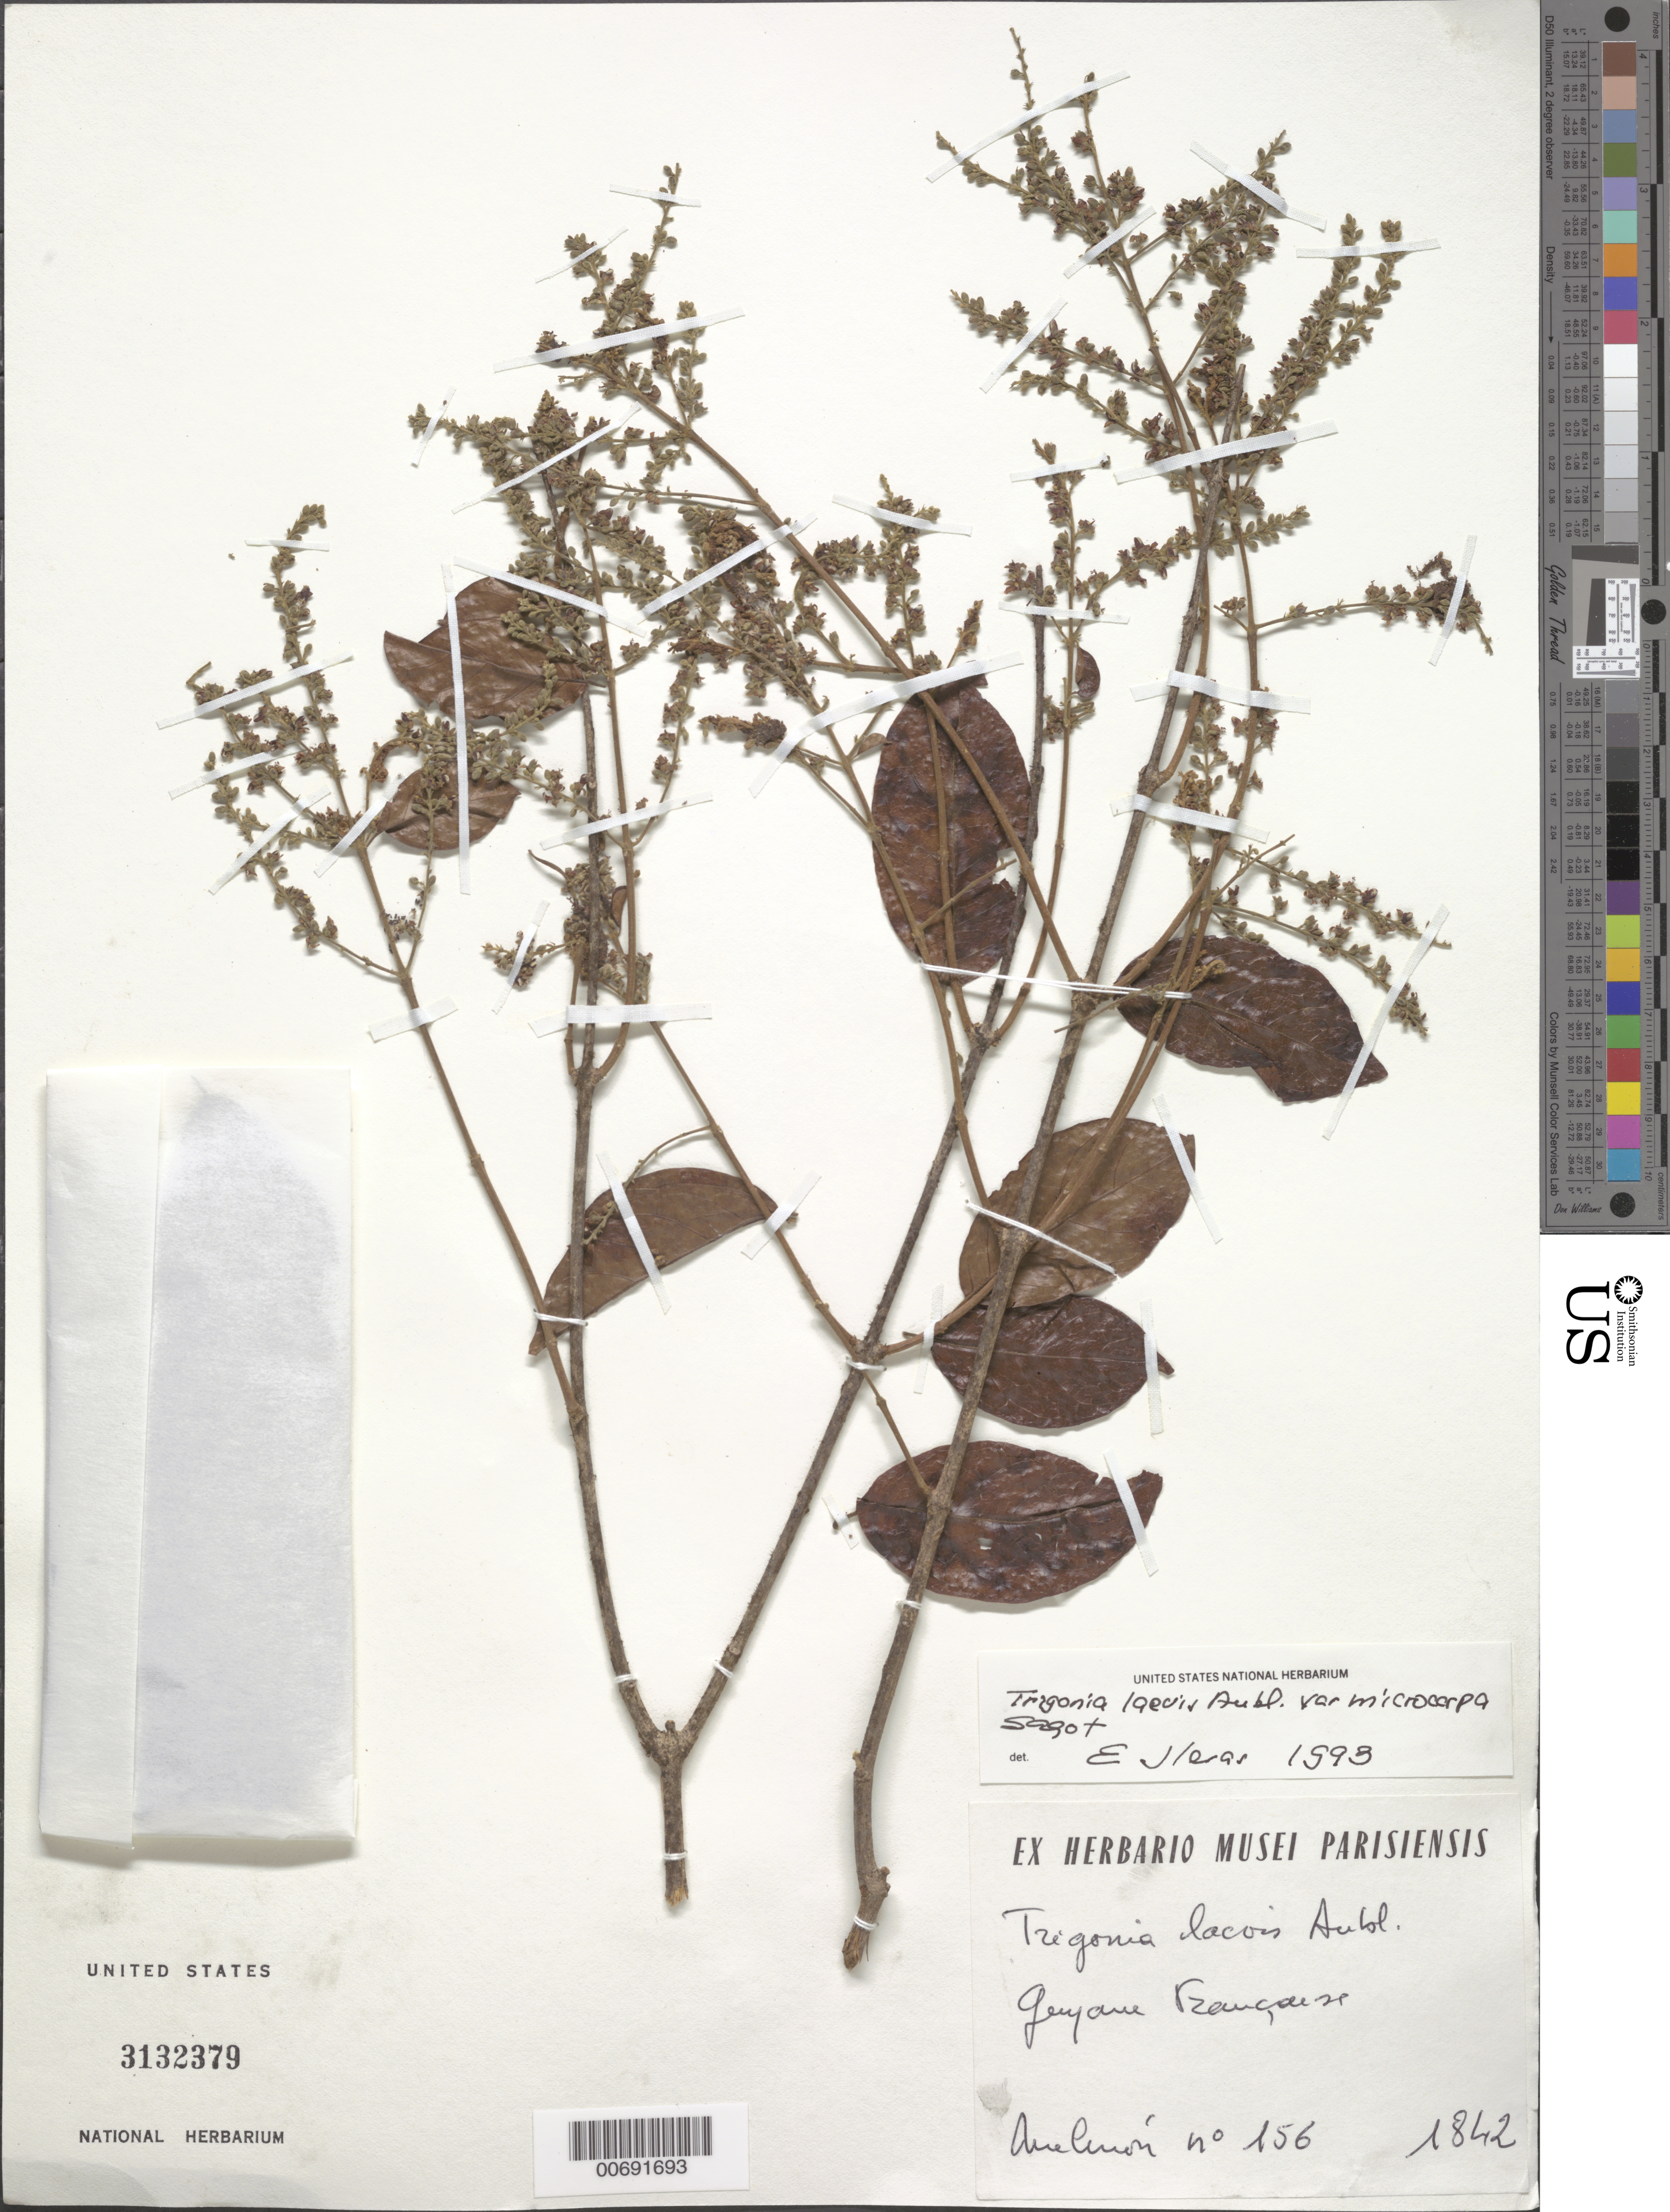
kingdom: Plantae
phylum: Tracheophyta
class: Magnoliopsida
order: Malpighiales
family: Trigoniaceae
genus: Trigonia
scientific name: Trigonia laevis var. microcarpa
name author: (Sagot ex Warm.) Sagot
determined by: Lleras, E.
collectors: E. Mélinon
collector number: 156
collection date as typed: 1842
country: French Guiana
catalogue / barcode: US 3132379